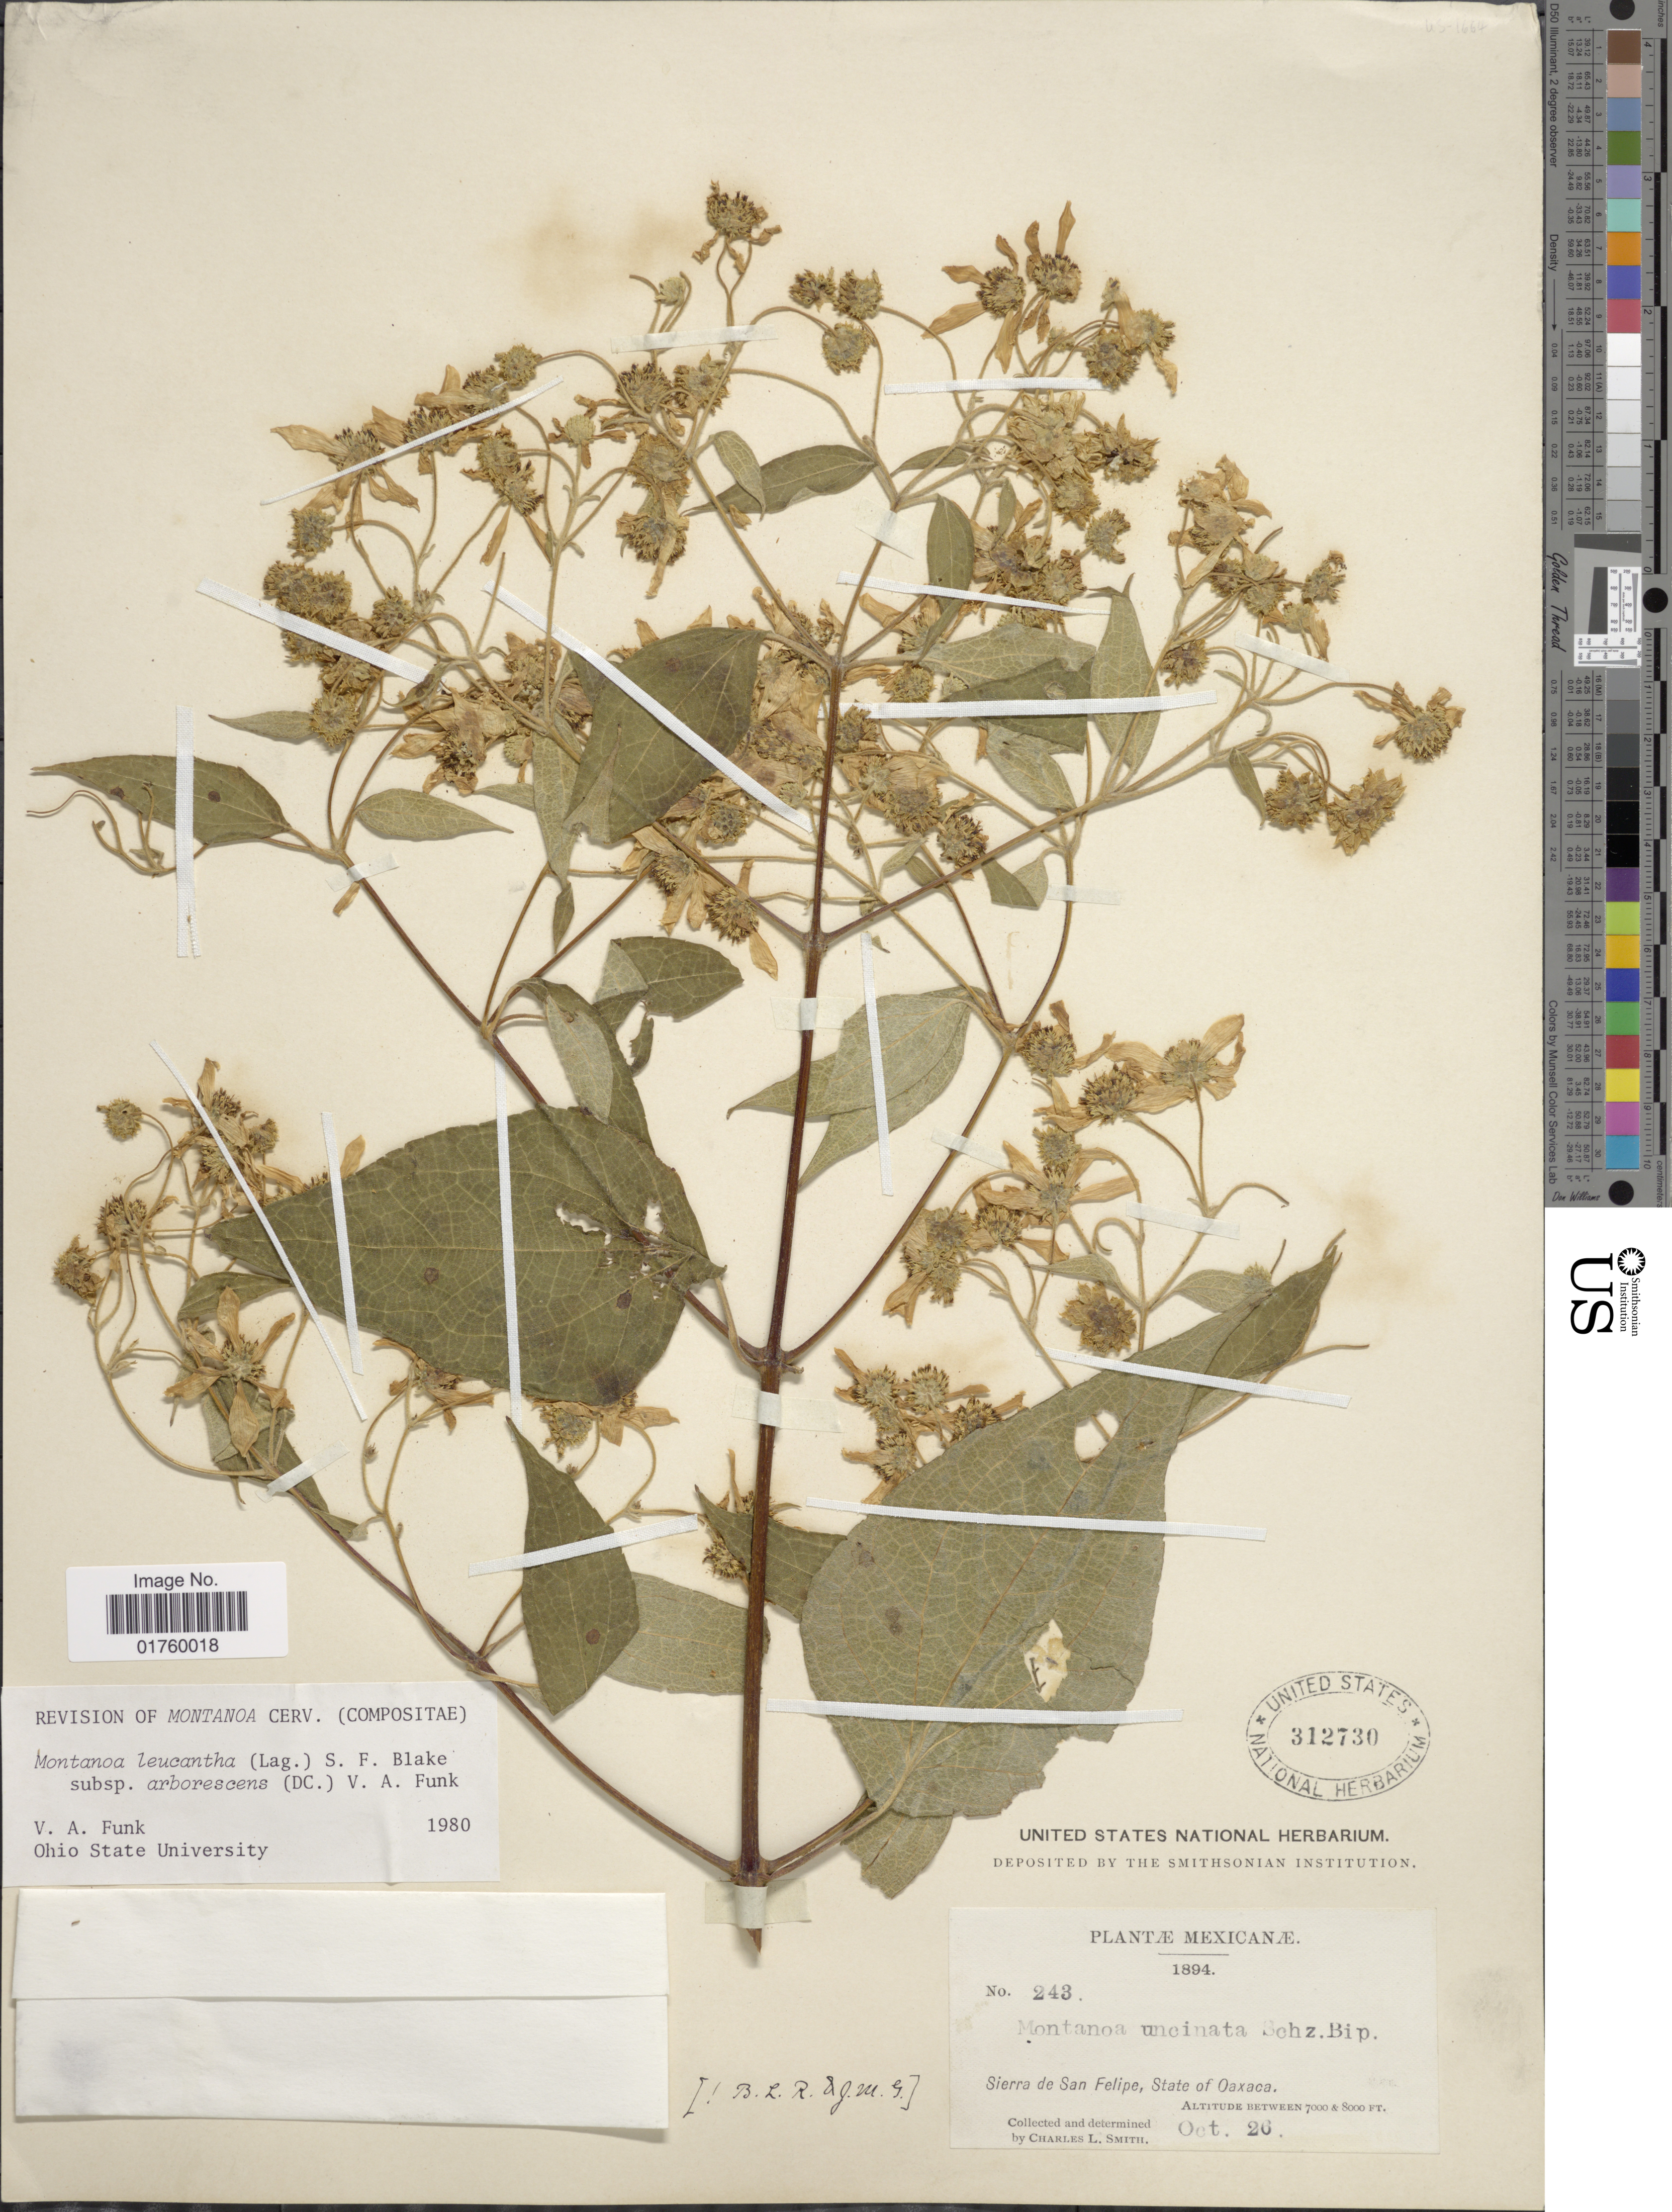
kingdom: Plantae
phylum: Tracheophyta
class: Magnoliopsida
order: Asterales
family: Asteraceae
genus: Montanoa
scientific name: Montanoa leucantha subsp. arborescens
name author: (DC.) V.A. Funk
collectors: C. L. Smith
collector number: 243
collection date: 1894-10-26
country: Mexico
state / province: Oaxaca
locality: Sierra de San Felipe.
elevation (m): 2134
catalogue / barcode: US 312730